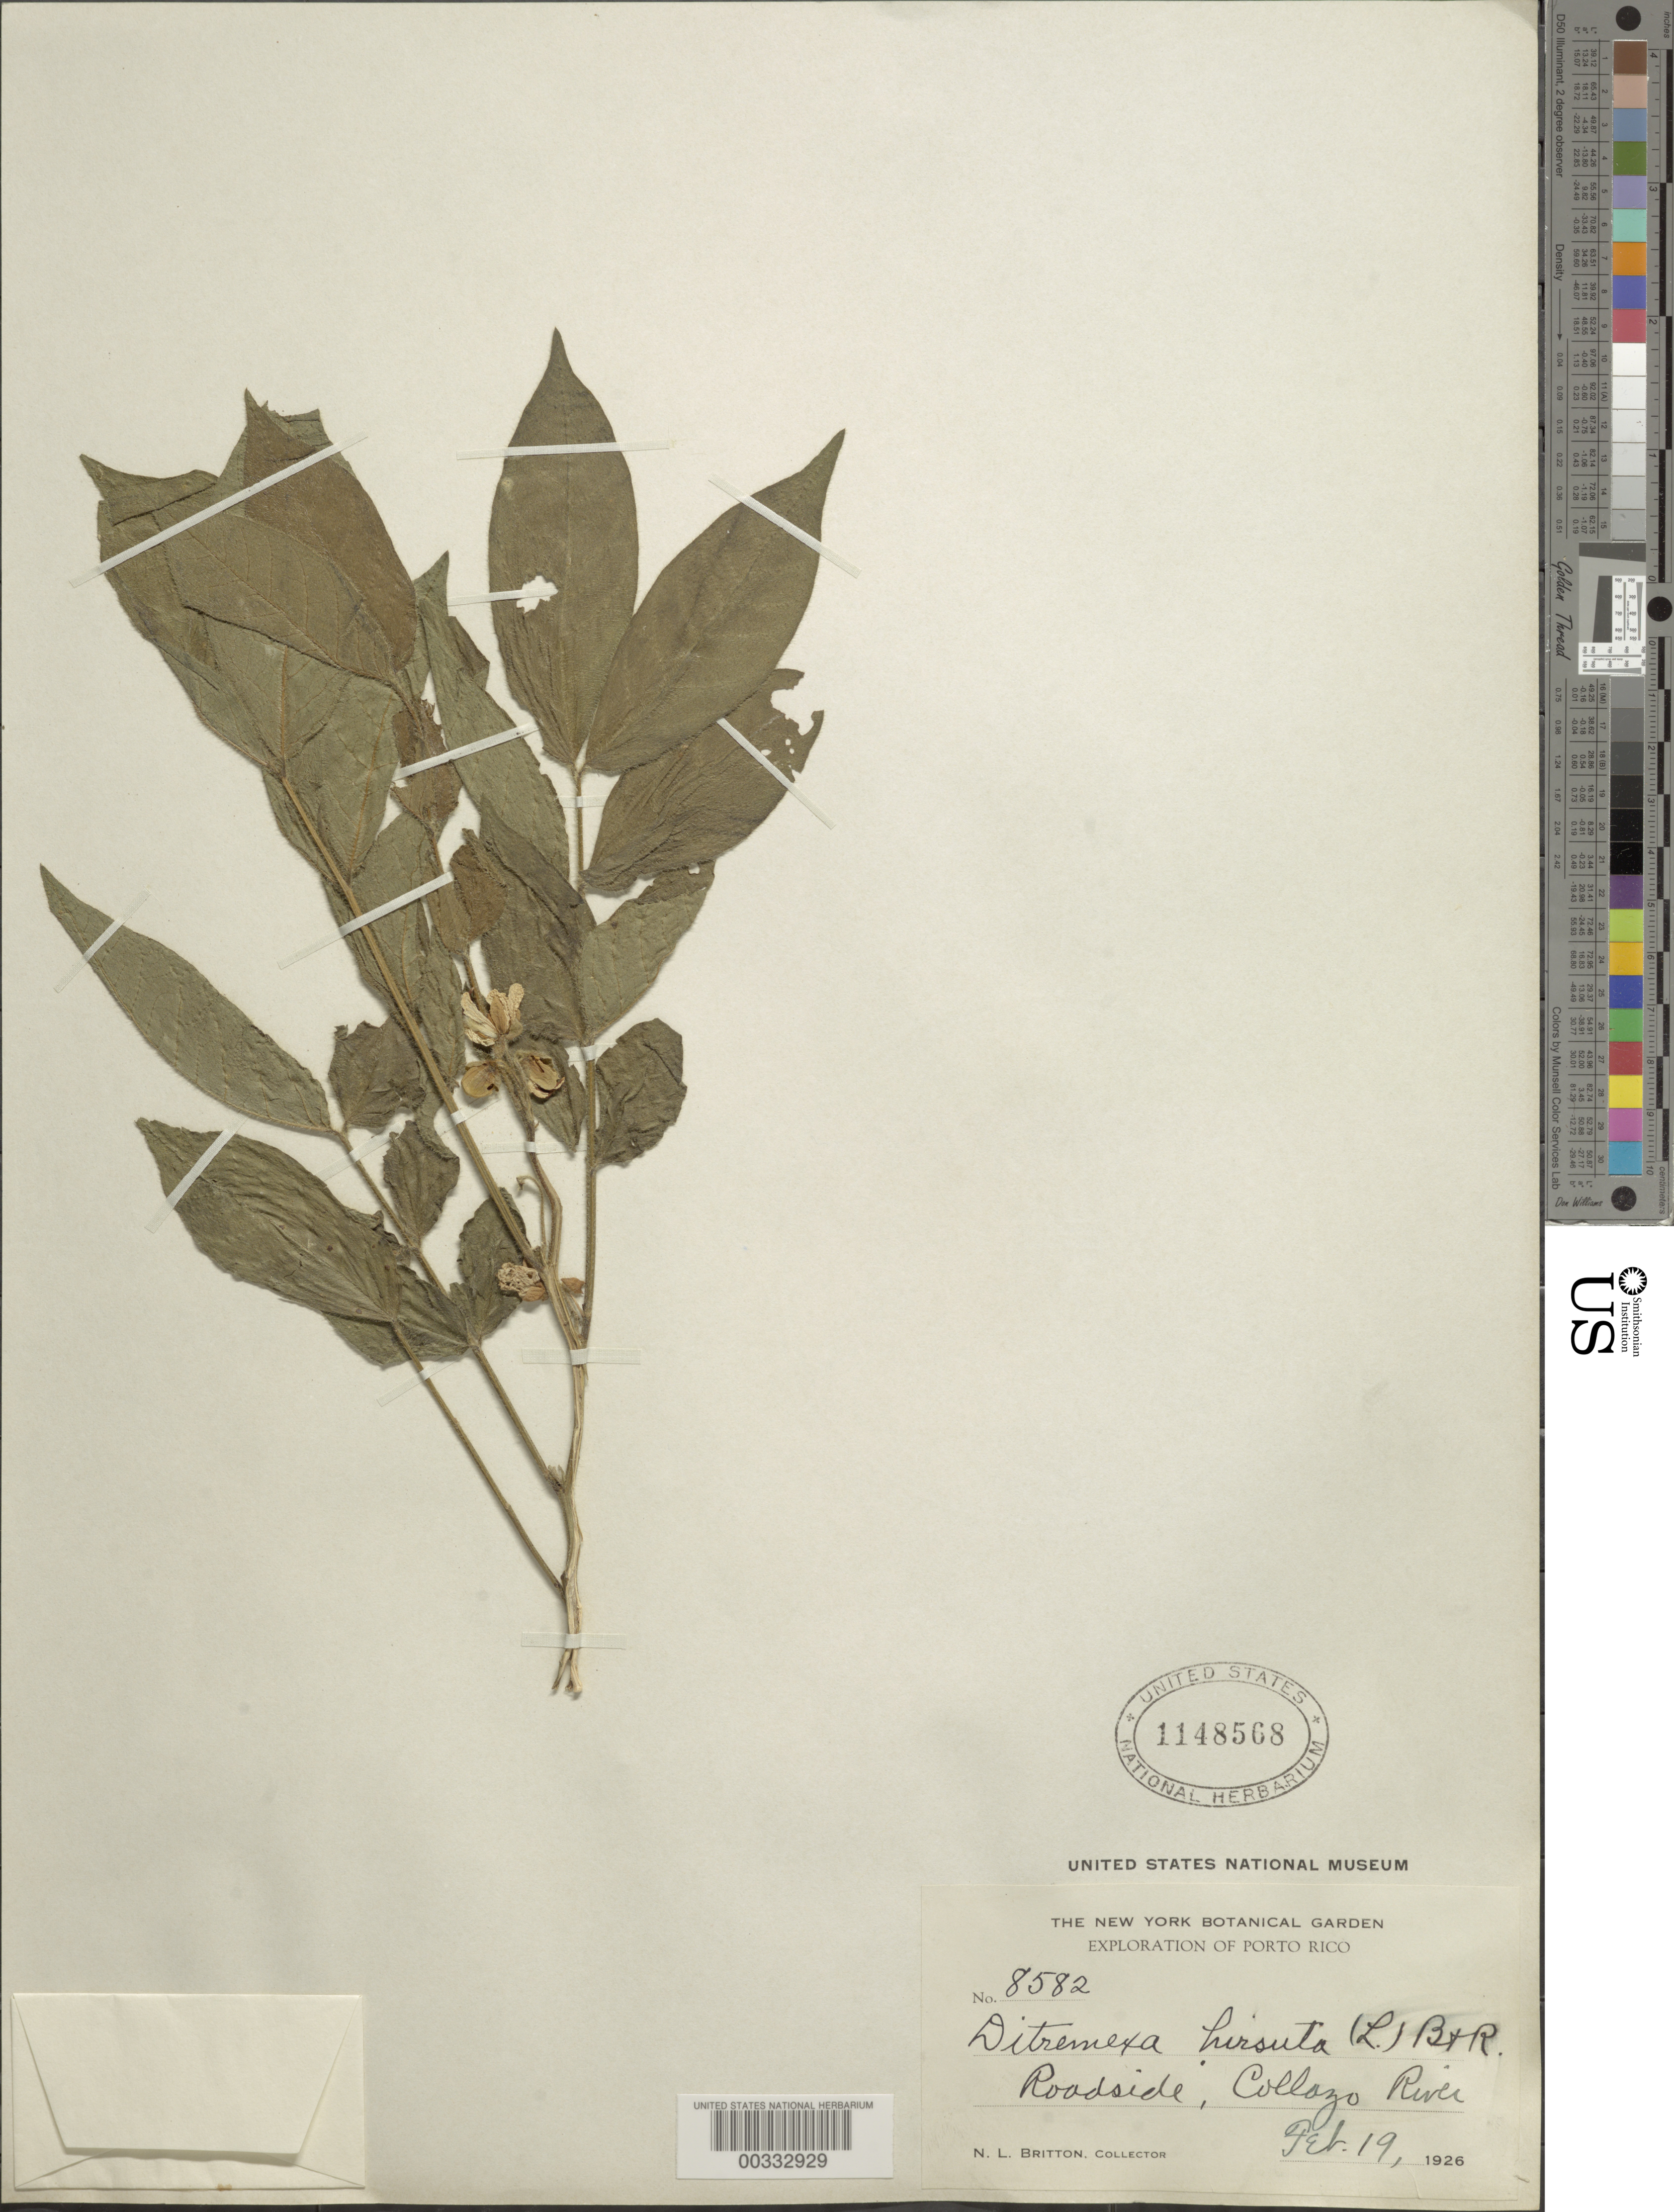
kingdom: Plantae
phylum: Tracheophyta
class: Magnoliopsida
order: Fabales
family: Fabaceae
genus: Senna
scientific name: Senna hirsuta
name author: (L.) H.S. Irwin & Barneby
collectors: N. Britton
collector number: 8582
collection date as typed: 19 Feb 1926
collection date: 1926-02-19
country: Puerto Rico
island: Greater Antilles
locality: Collazo river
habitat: Roadside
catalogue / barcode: US 1148568